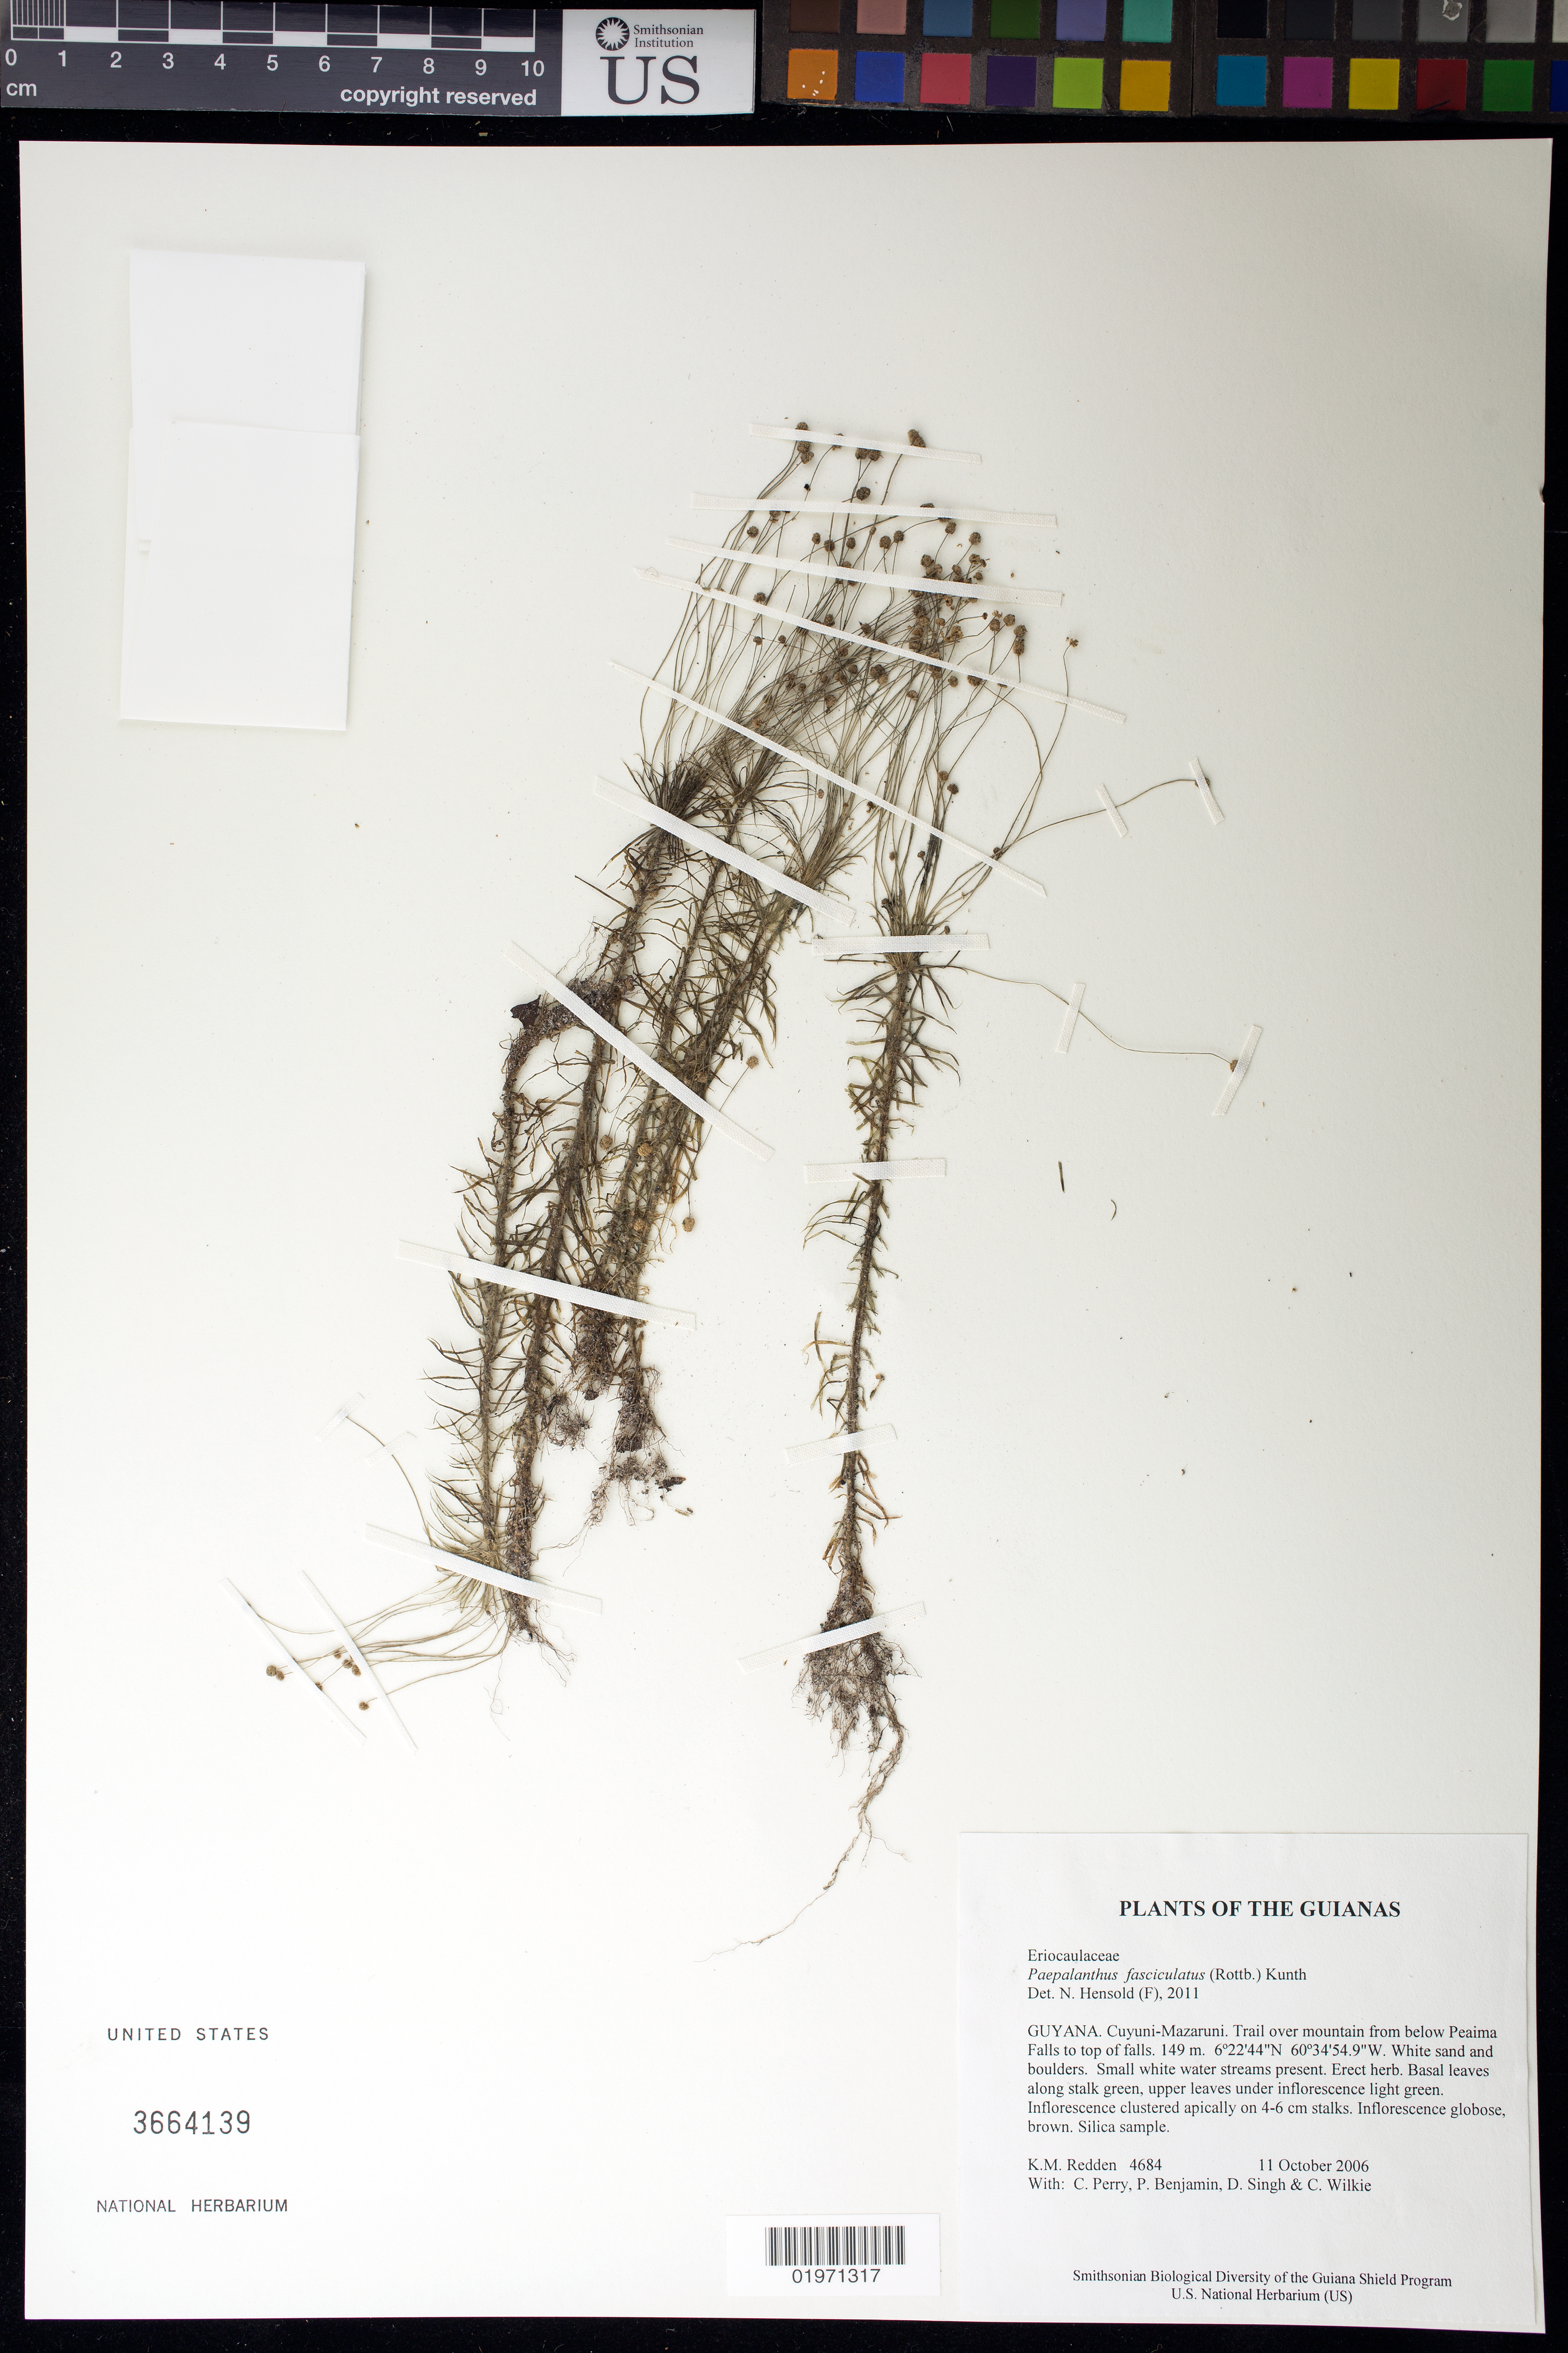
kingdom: Plantae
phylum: Tracheophyta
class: Liliopsida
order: Poales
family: Eriocaulaceae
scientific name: Giuliettia fasciculata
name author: (Rottb.) Andrino & Sano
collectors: K. M. Redden, C. Perry, P. Benjamin, D. Singh & C. Wilkie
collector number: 4684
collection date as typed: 11 October 2006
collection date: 2006-10-11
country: Guyana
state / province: Cuyuni-Mazaruni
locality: Trail over mountain from below Peaima Falls to top of falls.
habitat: White sand and boulders. Small white water streams present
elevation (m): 149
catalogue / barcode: US 3664139